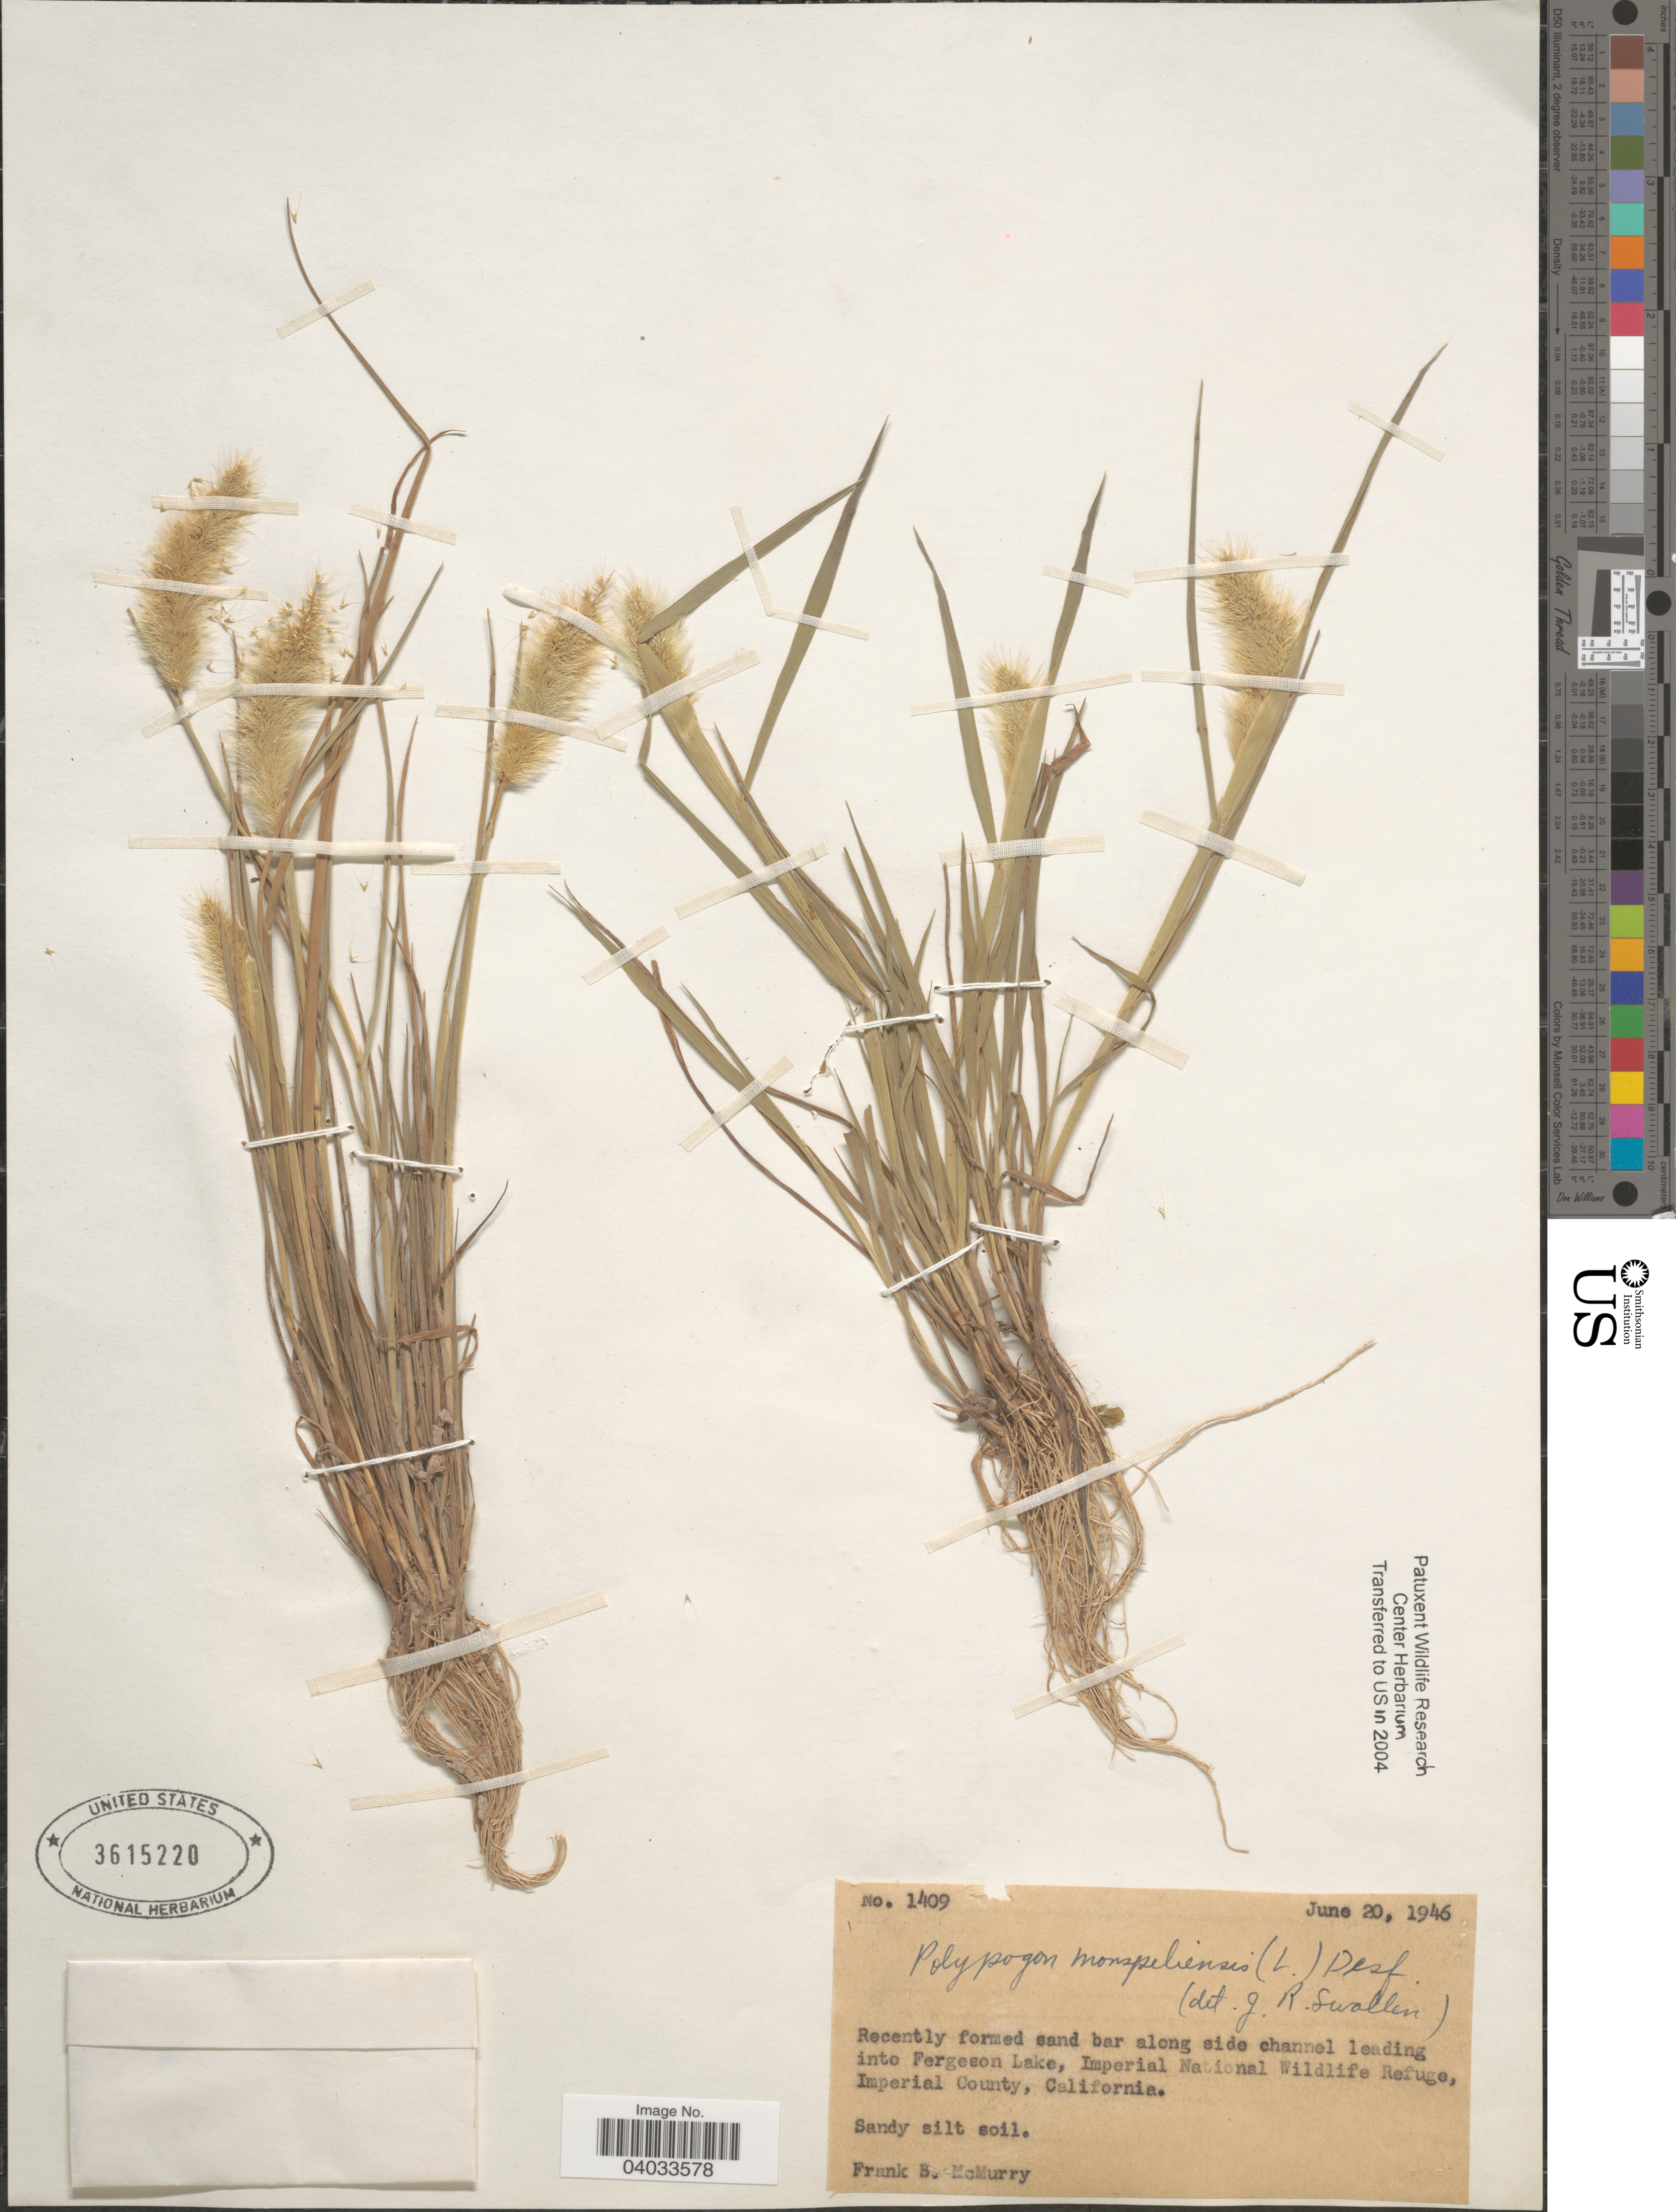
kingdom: Plantae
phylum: Tracheophyta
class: Liliopsida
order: Poales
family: Poaceae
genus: Polypogon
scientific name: Polypogon monspeliensis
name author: (L.) Desf.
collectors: F. B. McMurry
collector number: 1409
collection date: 1946-06-20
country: United States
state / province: California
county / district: Imperial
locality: Recently formed sand bar along side channel leading into Fergeson Lake, Imperial National Wildlife Refuge, Imperial County.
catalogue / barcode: US 3615220